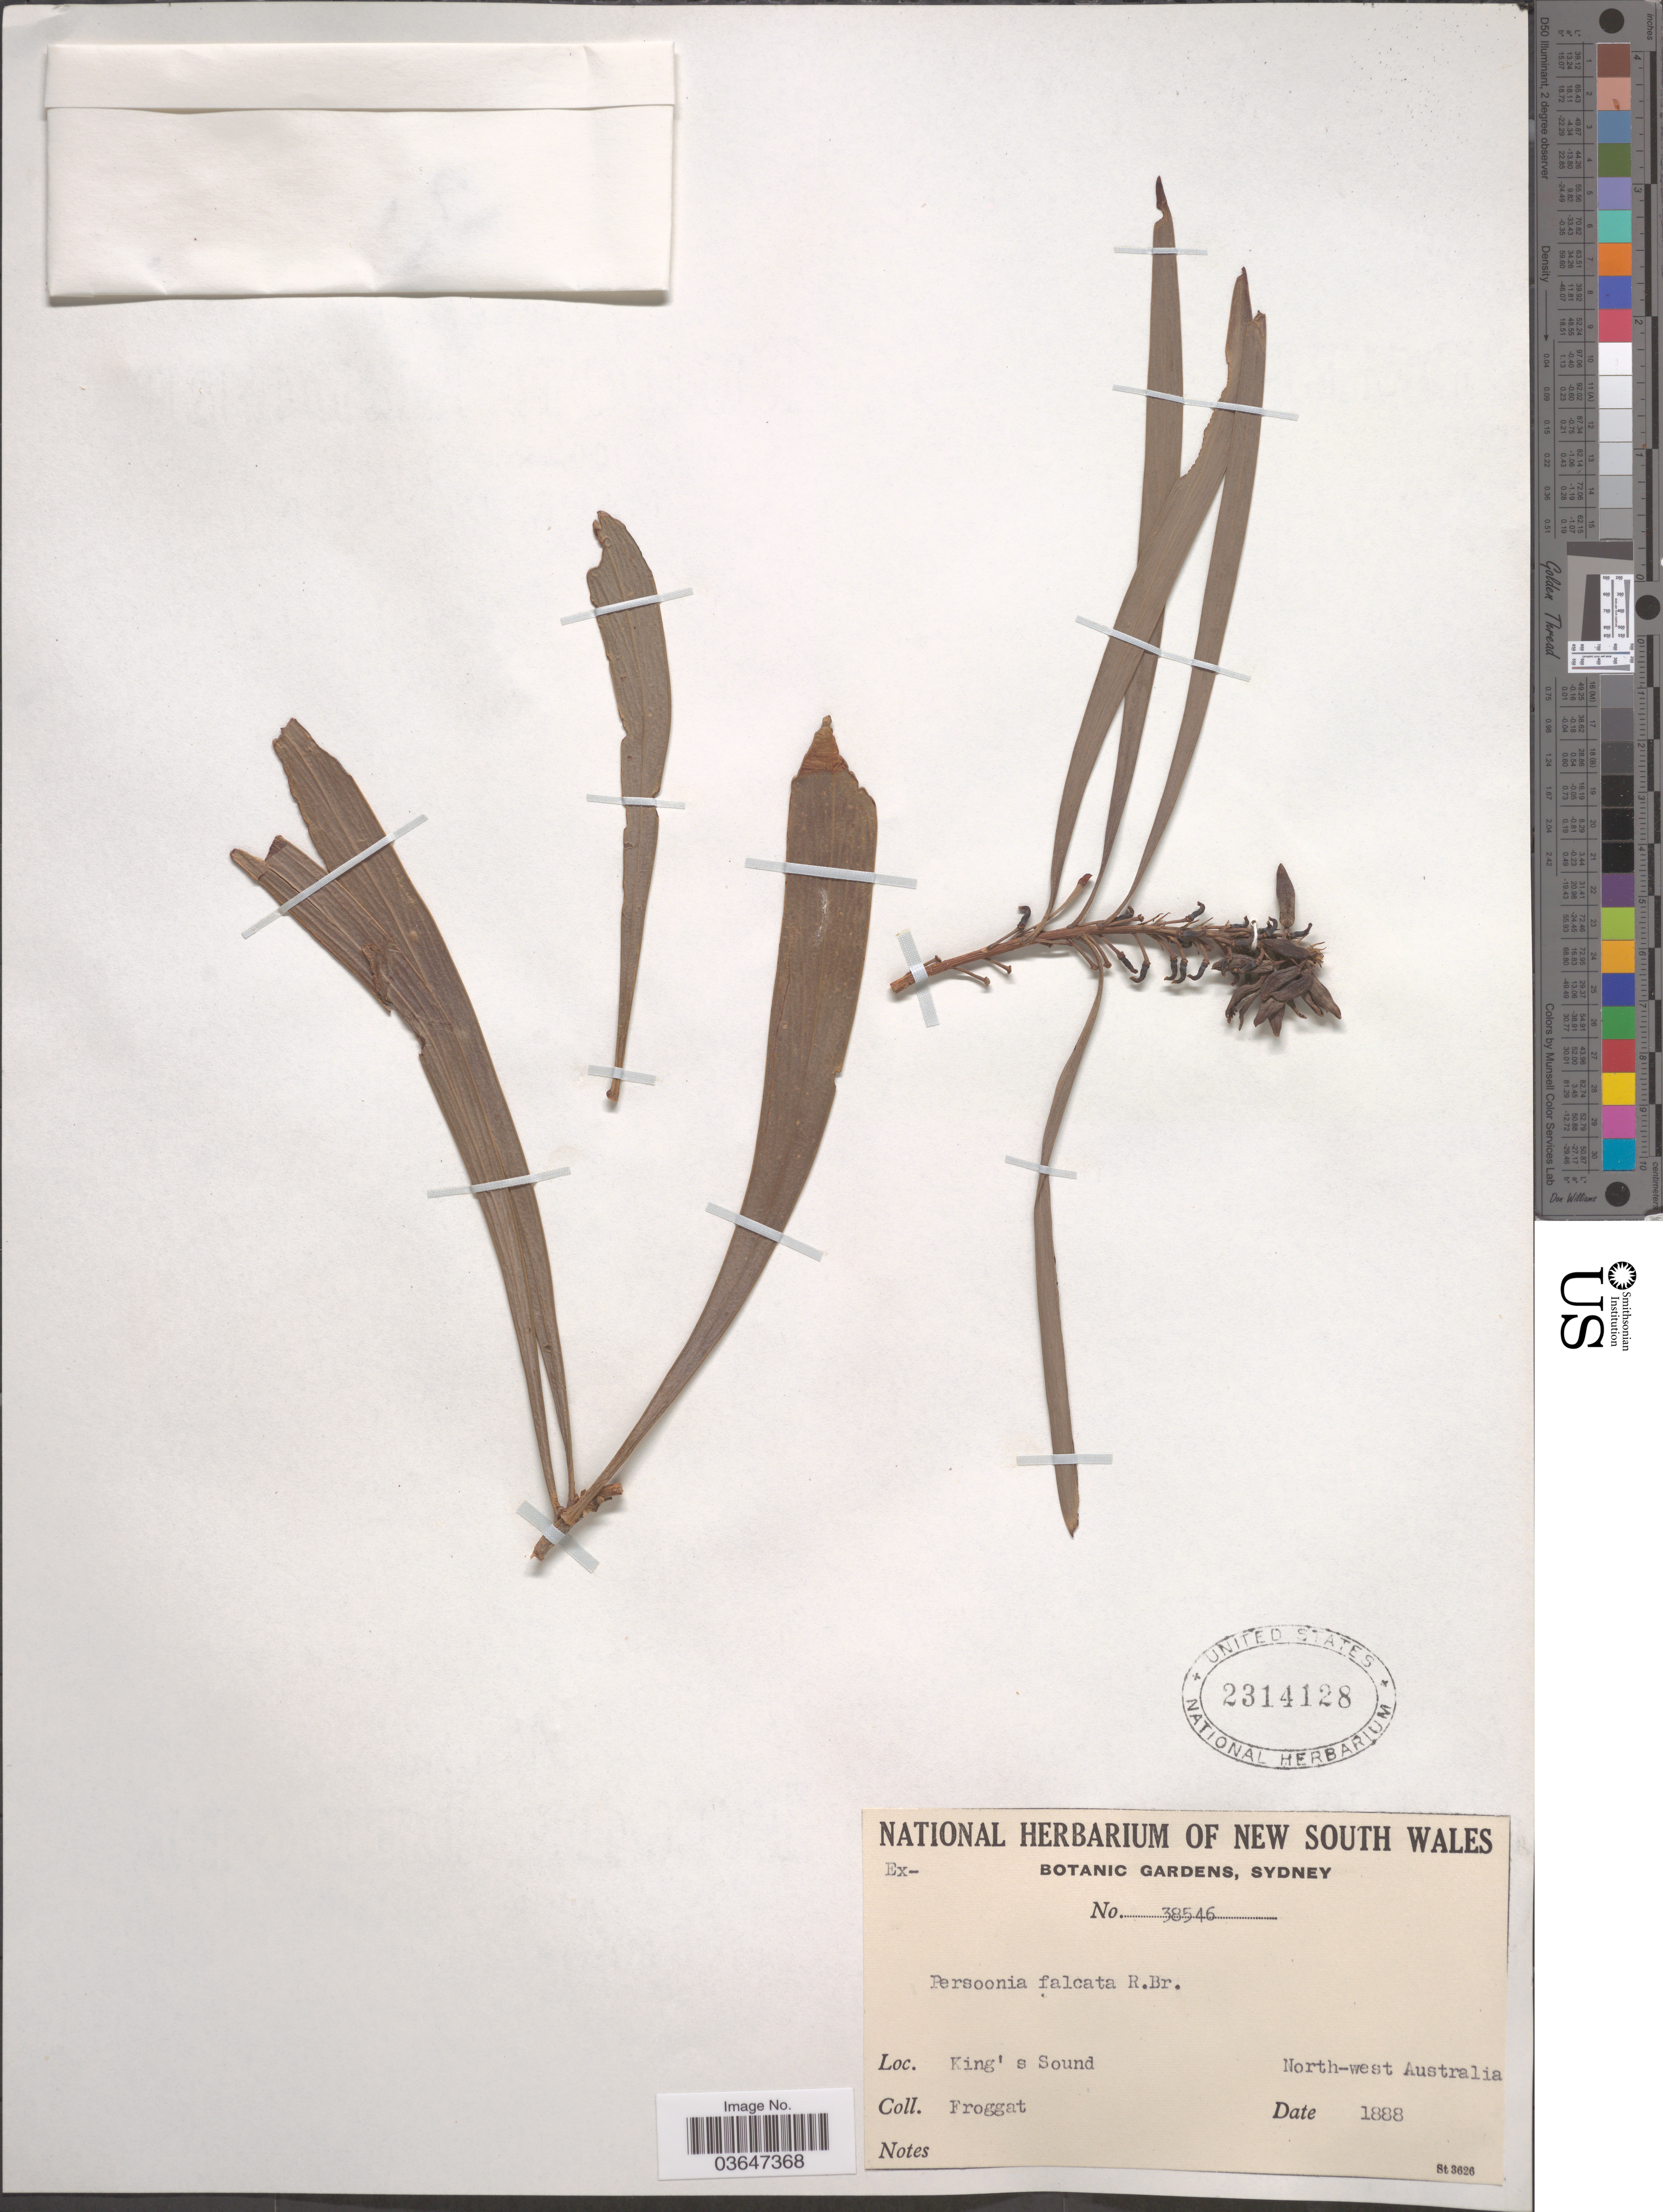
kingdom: Plantae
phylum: Tracheophyta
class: Magnoliopsida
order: Proteales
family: Proteaceae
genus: Persoonia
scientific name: Persoonia falcata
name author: R. Br.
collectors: Froggat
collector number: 38546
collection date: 1888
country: Australia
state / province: New South Wales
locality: King's Sound. North-west Australia.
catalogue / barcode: US 2314128